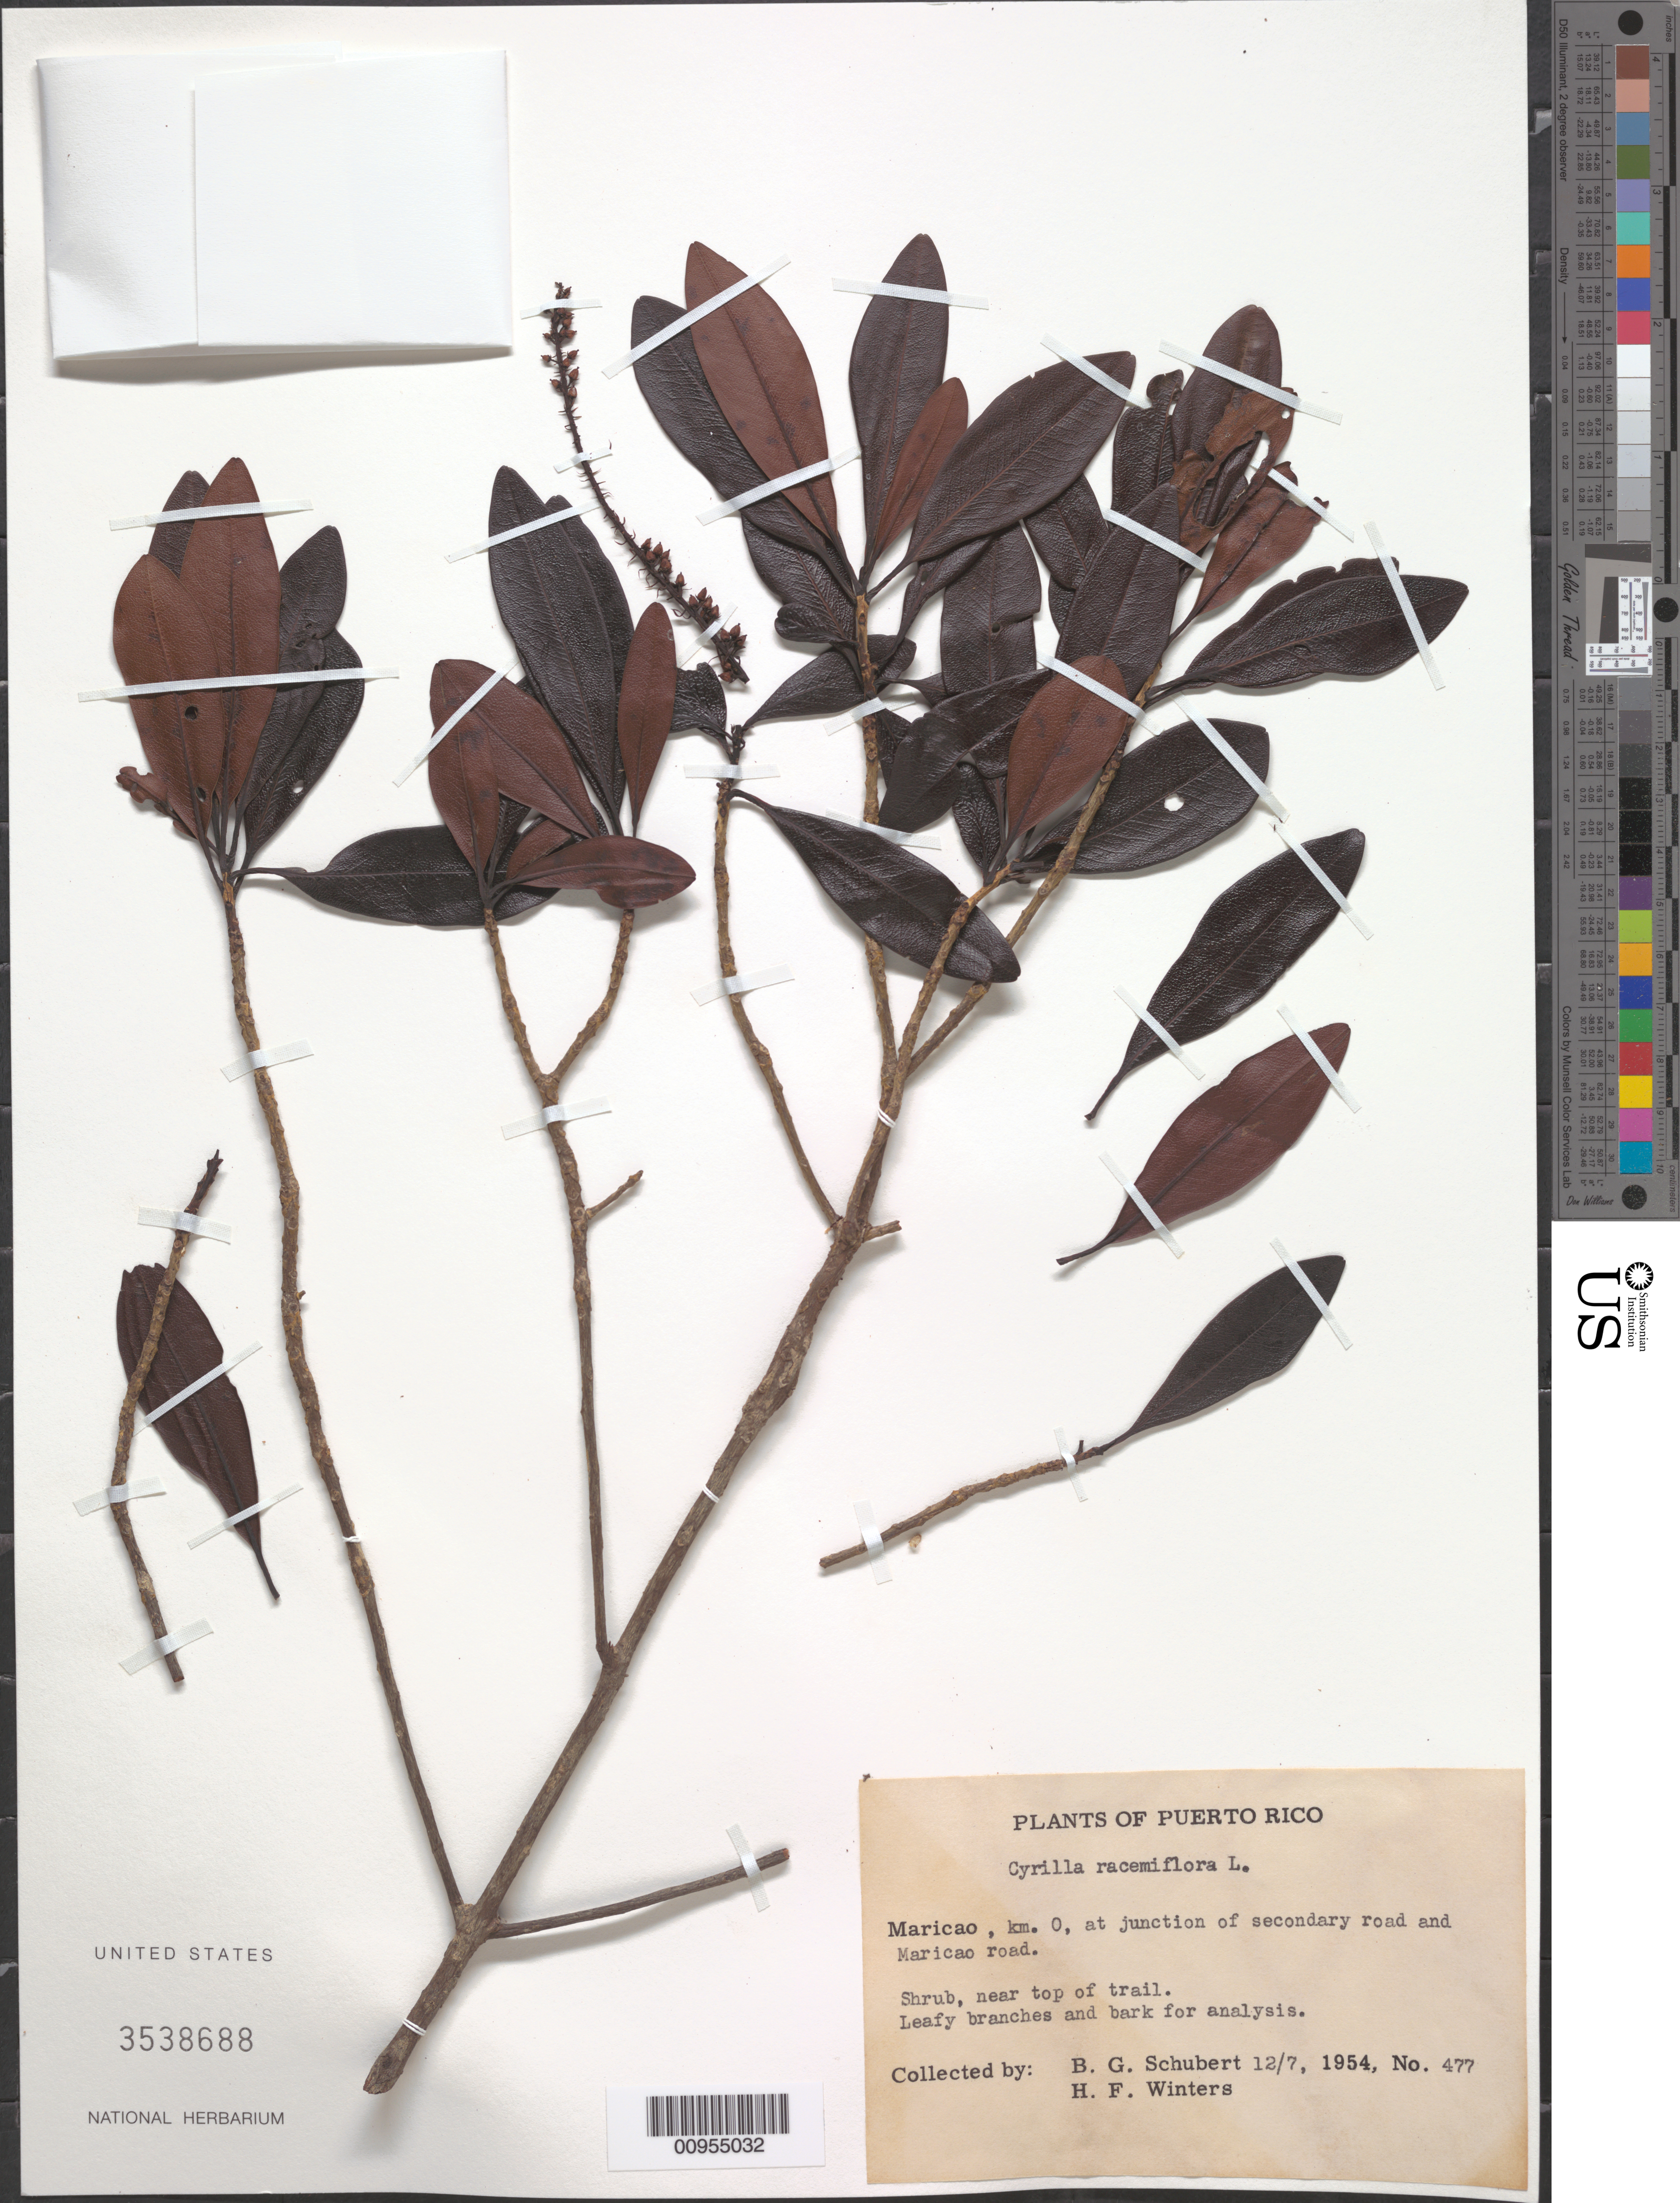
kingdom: Plantae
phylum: Tracheophyta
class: Magnoliopsida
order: Ericales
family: Cyrillaceae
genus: Cyrilla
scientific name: Cyrilla racemiflora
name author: L.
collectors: B. Schubert & H. Winters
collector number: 477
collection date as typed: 07 Dec 1954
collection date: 1954-12-07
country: Puerto Rico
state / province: Maricao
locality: At junction of secondary road and Maricao Road, km. 0.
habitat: Near top of trail.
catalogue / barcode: US 3538688